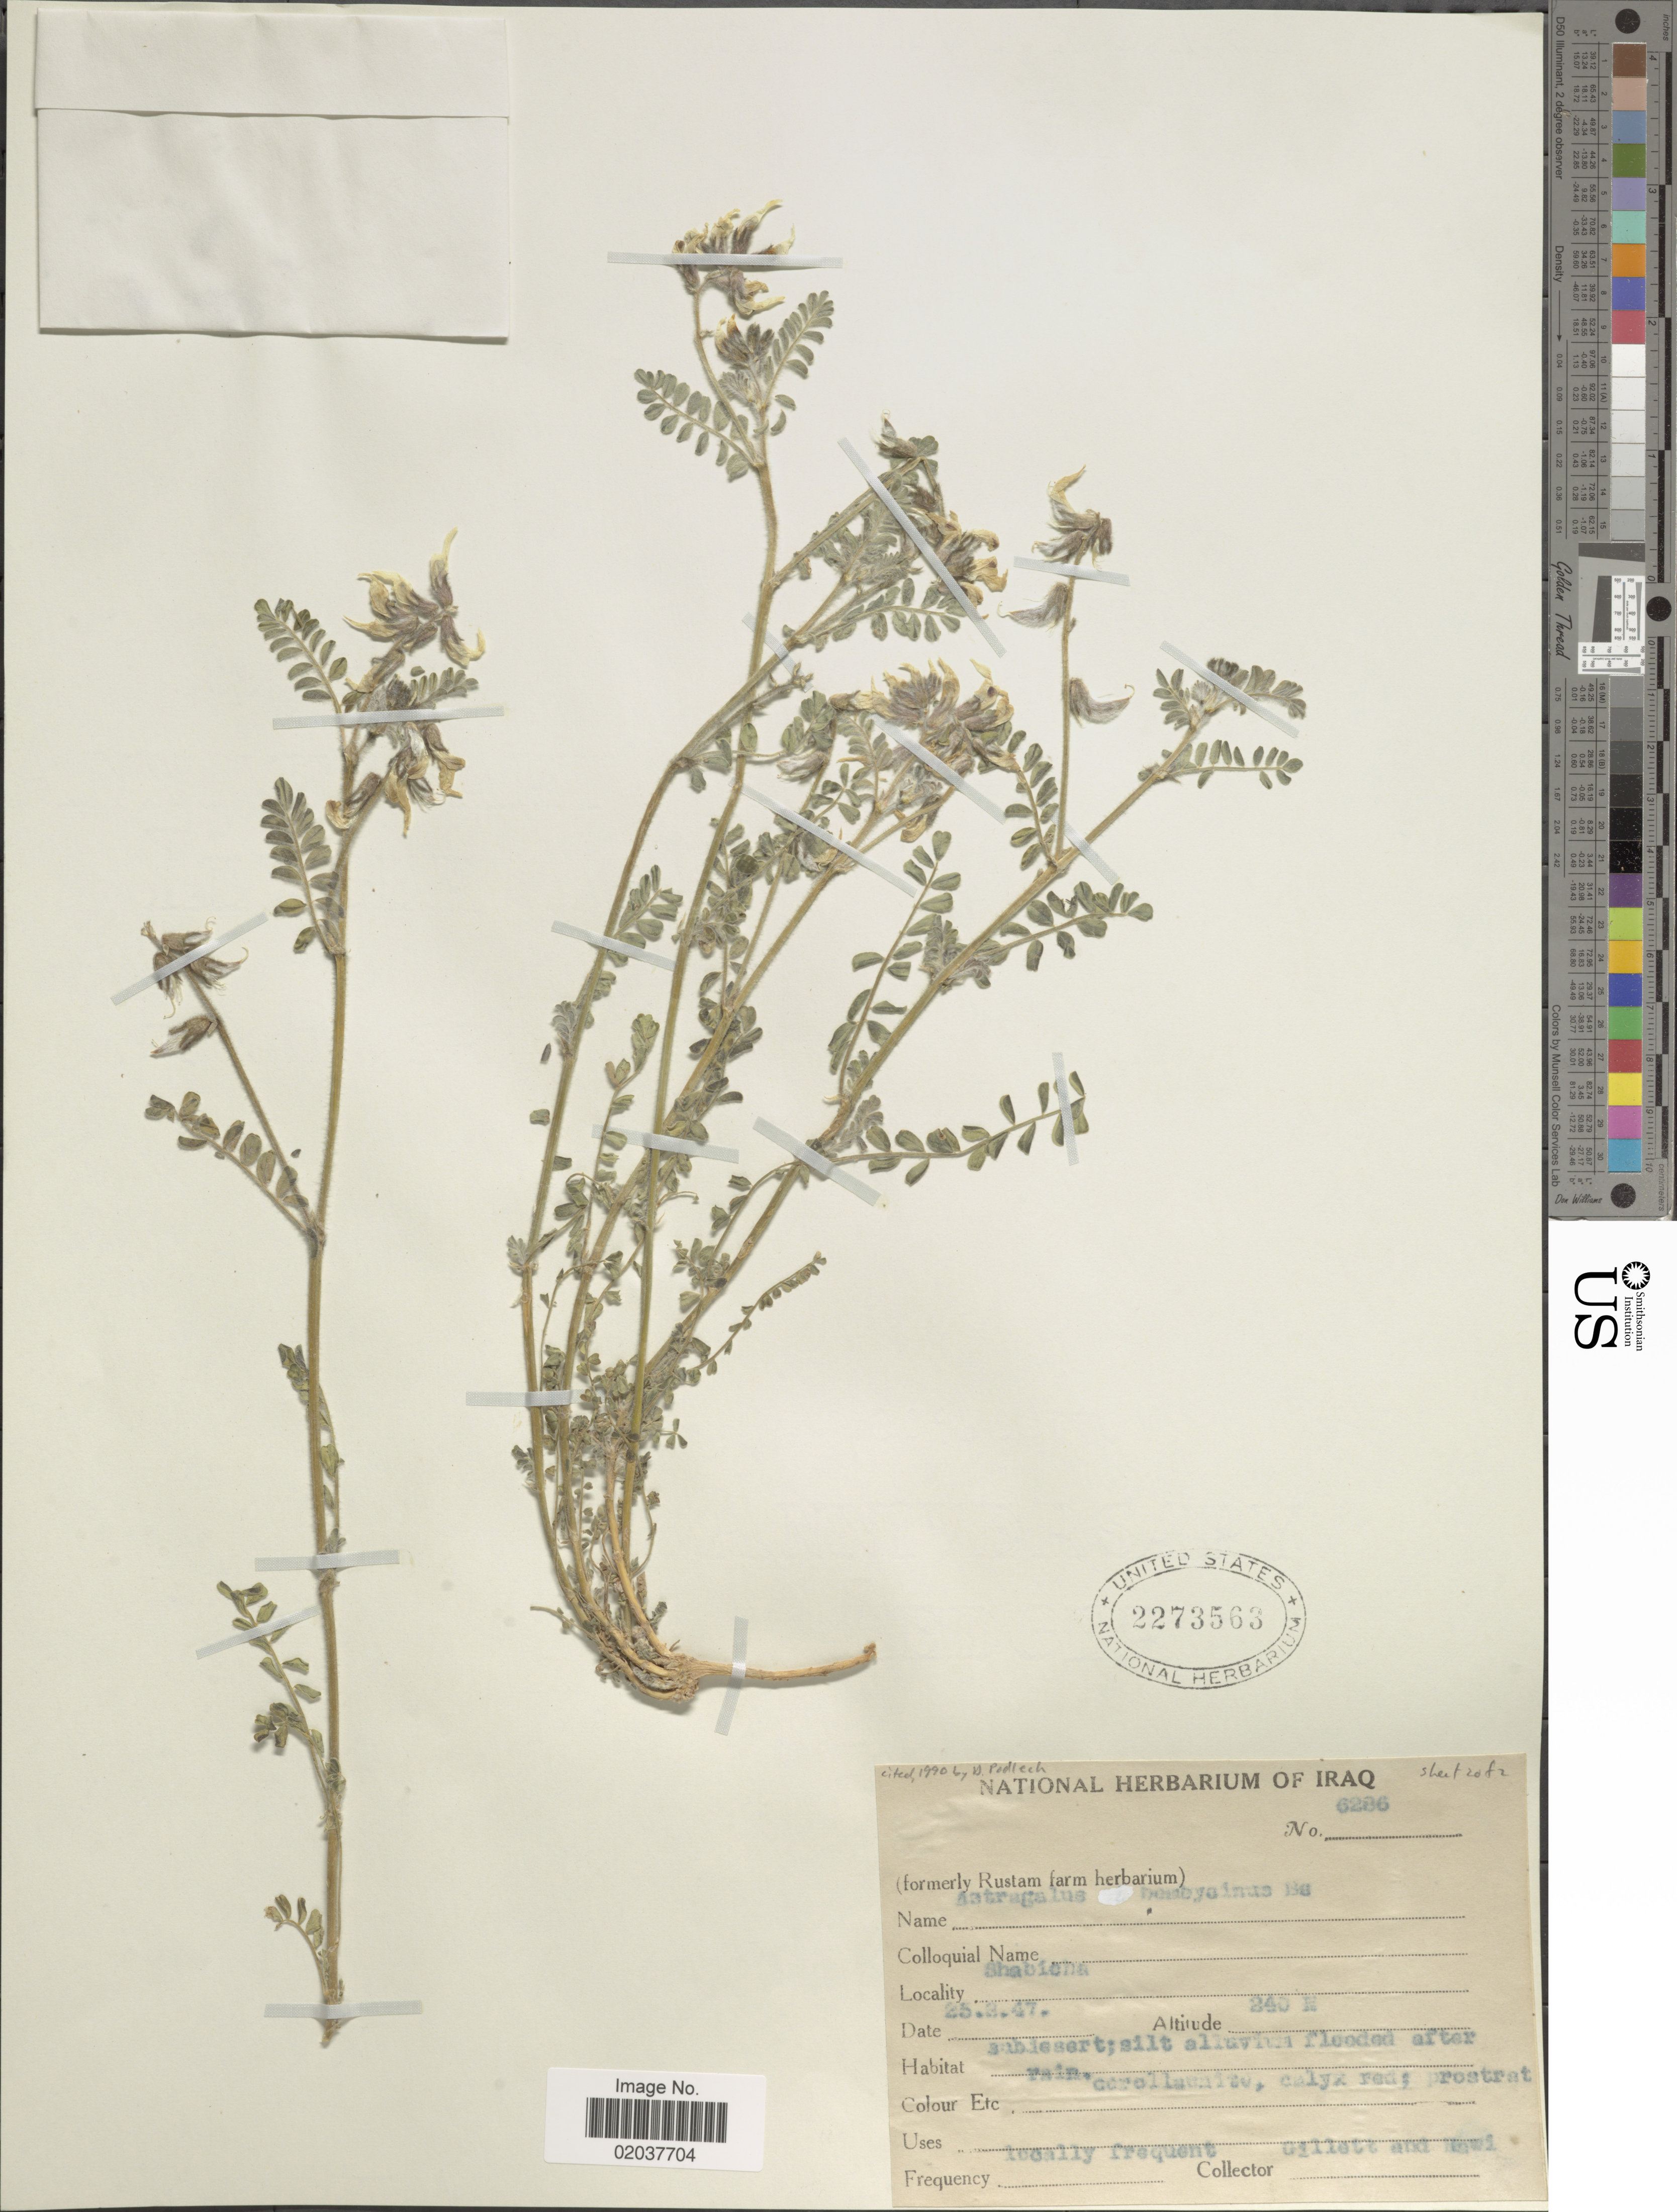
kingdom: Plantae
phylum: Tracheophyta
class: Magnoliopsida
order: Fabales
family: Fabaceae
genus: Astragalus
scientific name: Astragalus bombycinus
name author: Boiss.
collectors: Gillett, -- & -. Rawi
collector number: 6286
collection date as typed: Transcribed d/m/y: 25/3/47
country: Iraq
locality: Shabiona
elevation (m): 240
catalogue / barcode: US 2273563